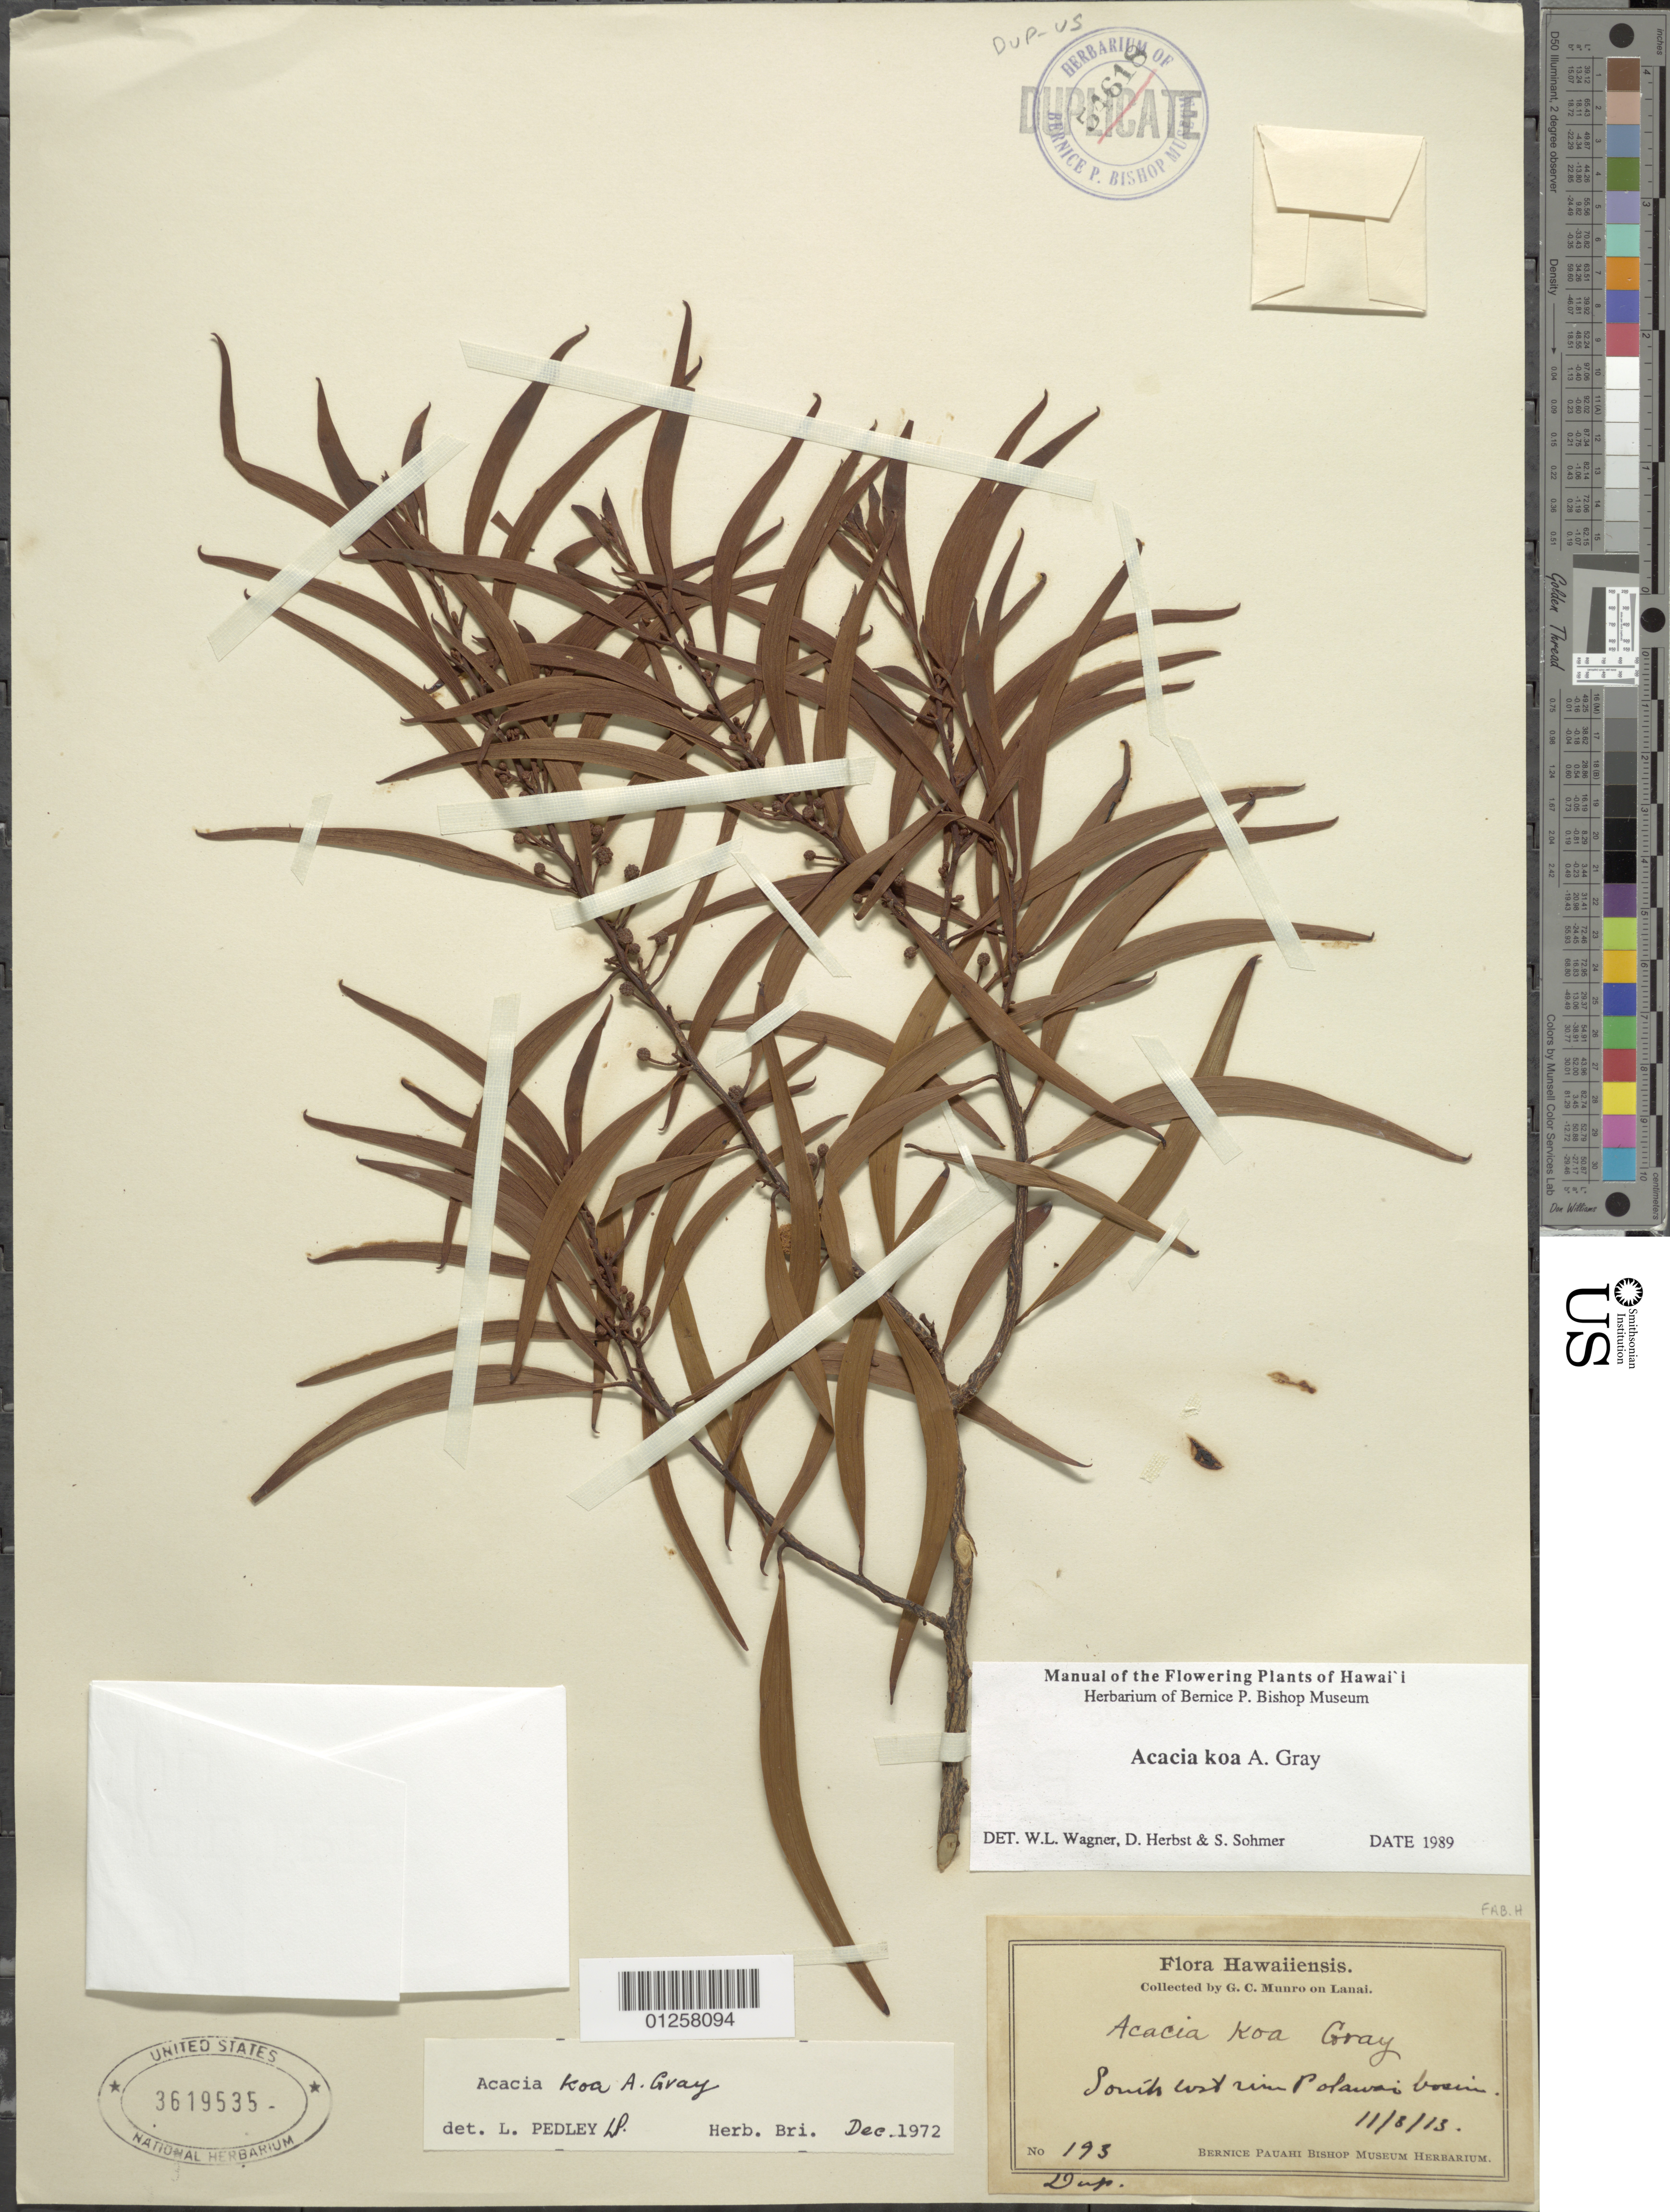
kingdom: Plantae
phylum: Tracheophyta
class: Magnoliopsida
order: Fabales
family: Fabaceae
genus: Acacia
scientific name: Acacia koa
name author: A. Gray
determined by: Wagner, W. L.; Herbst, D. R.; Sohmer, S. H.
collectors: G. C. Munro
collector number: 193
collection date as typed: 11/8/1913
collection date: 1913-08-11 or 1913-11-08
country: United States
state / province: Hawaii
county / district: Maui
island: Lana'i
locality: South west rim Polawai basin.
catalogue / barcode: US 3619535